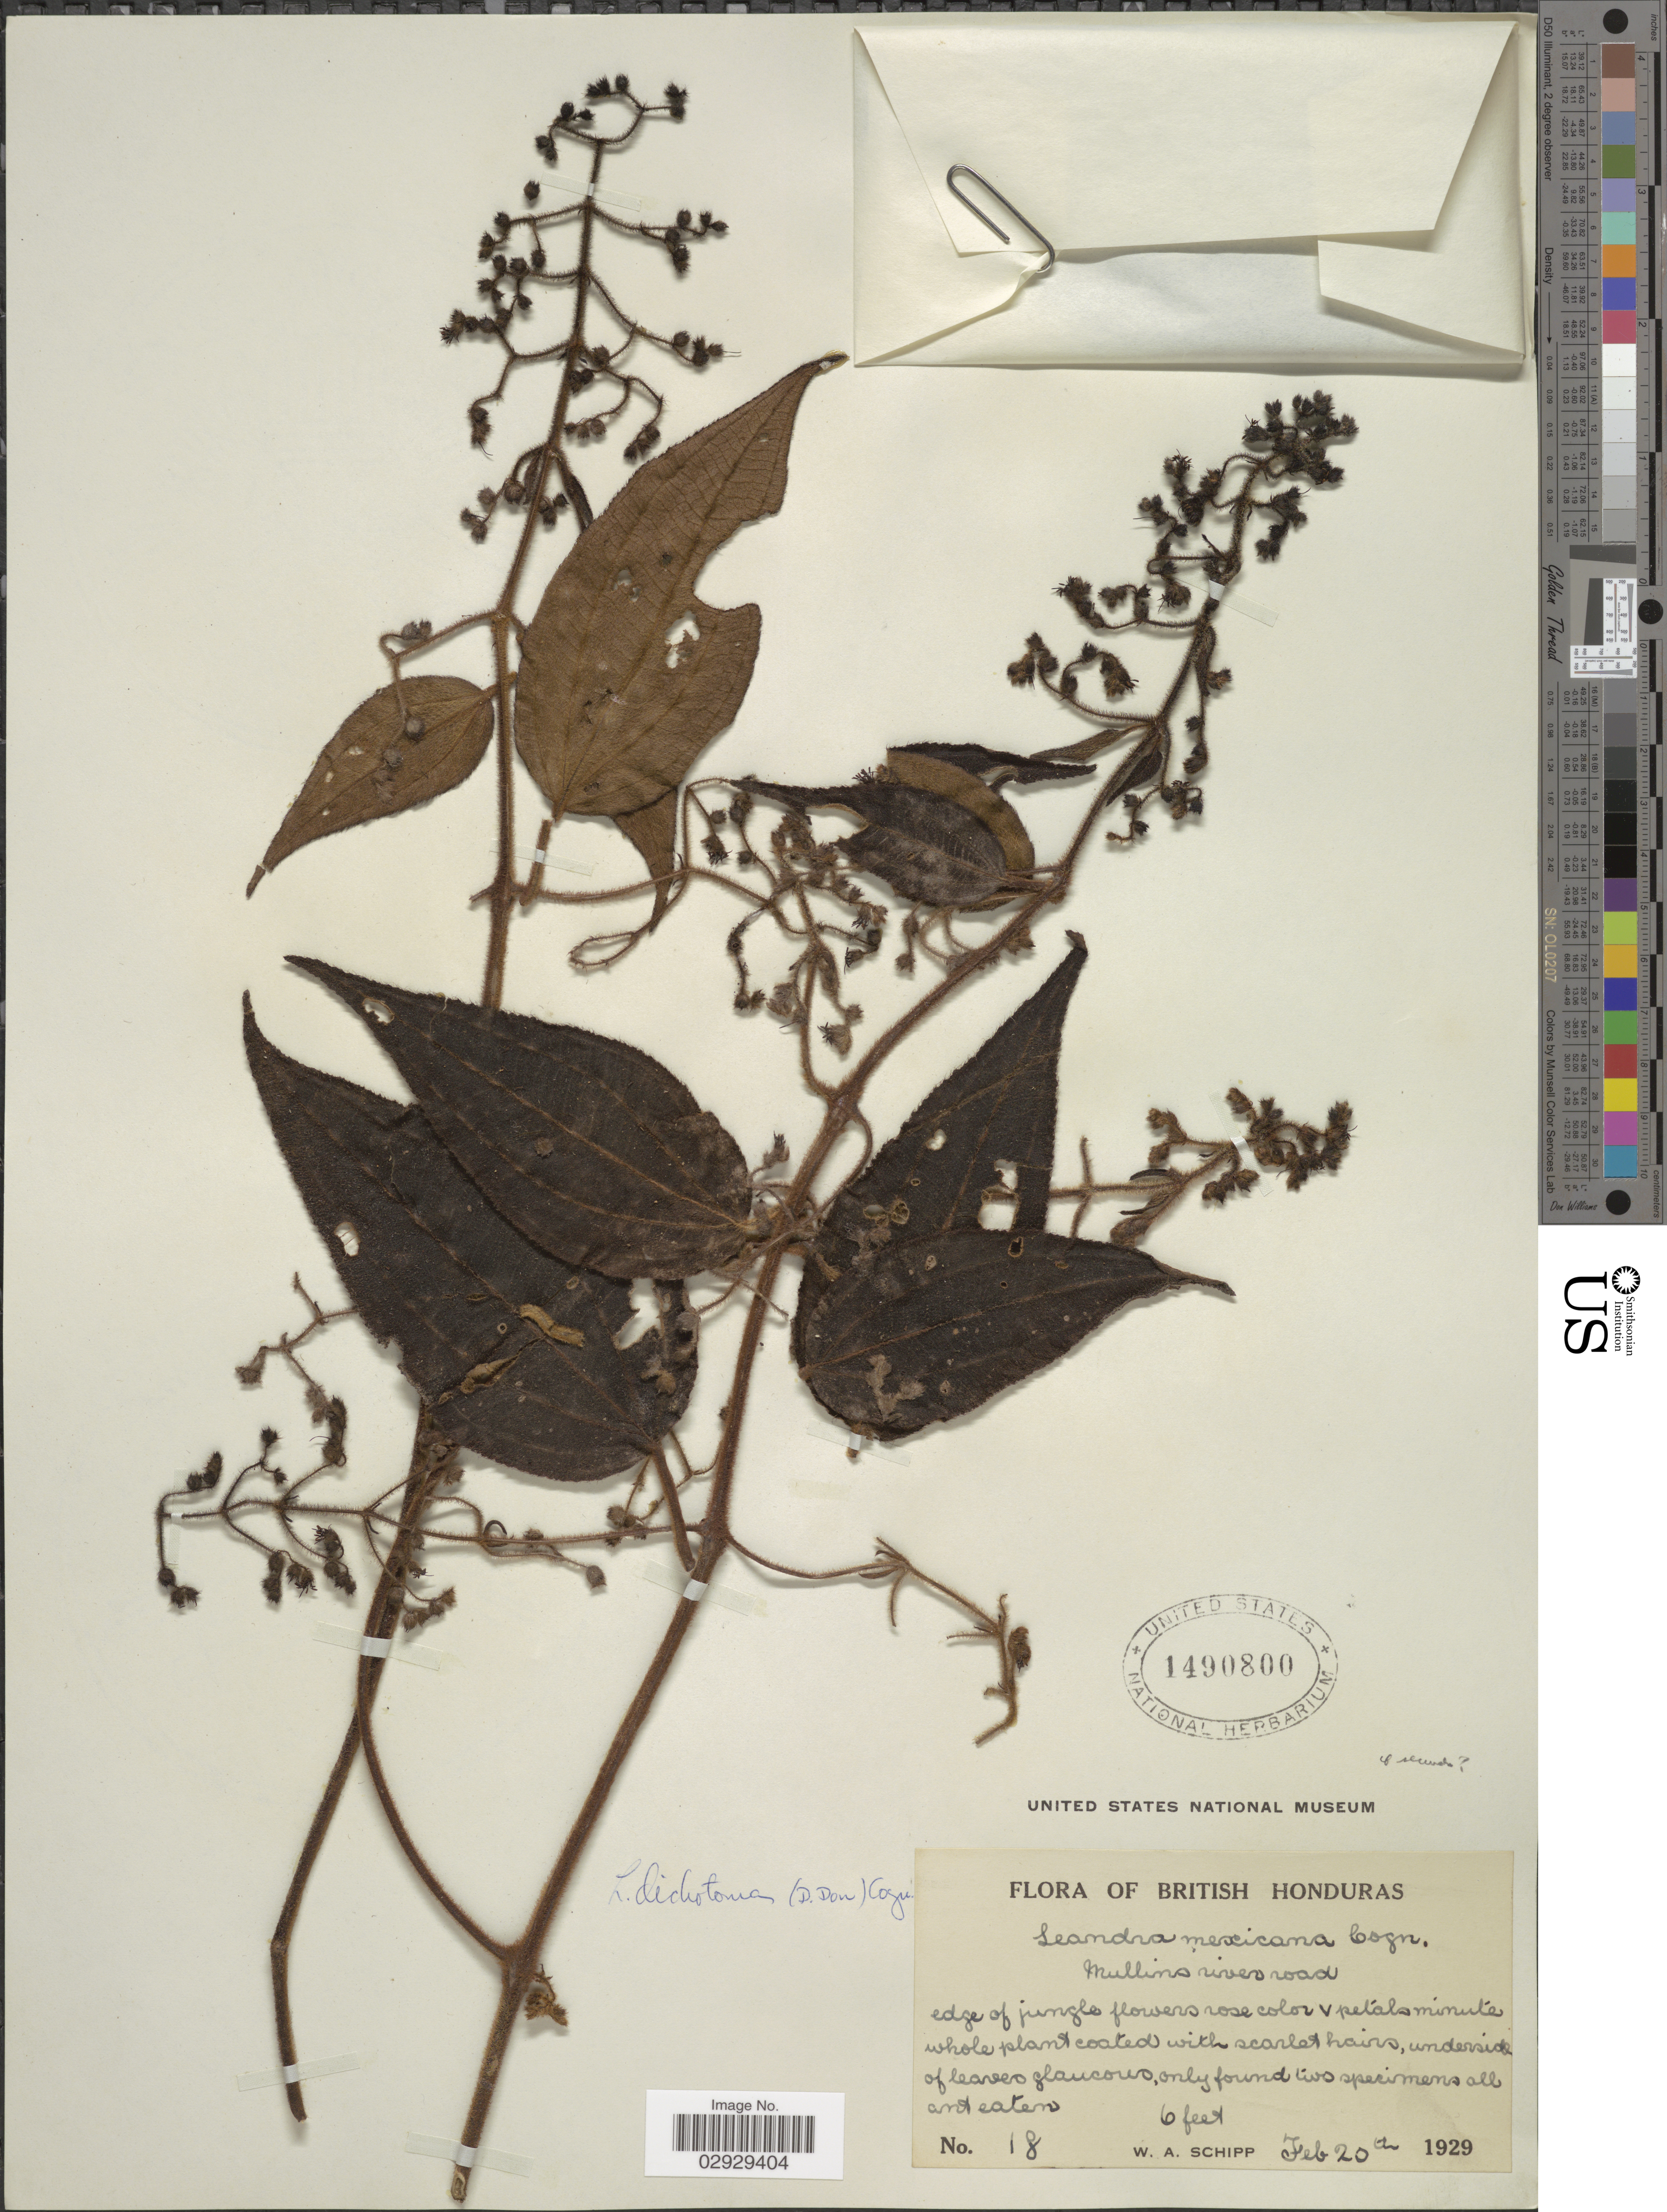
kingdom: Plantae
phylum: Tracheophyta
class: Magnoliopsida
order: Myrtales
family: Melastomataceae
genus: Leandra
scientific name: Leandra sp.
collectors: W. Schipp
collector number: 18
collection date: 1929-02-20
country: Belize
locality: British Honduras.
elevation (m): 2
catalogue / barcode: US 1490800